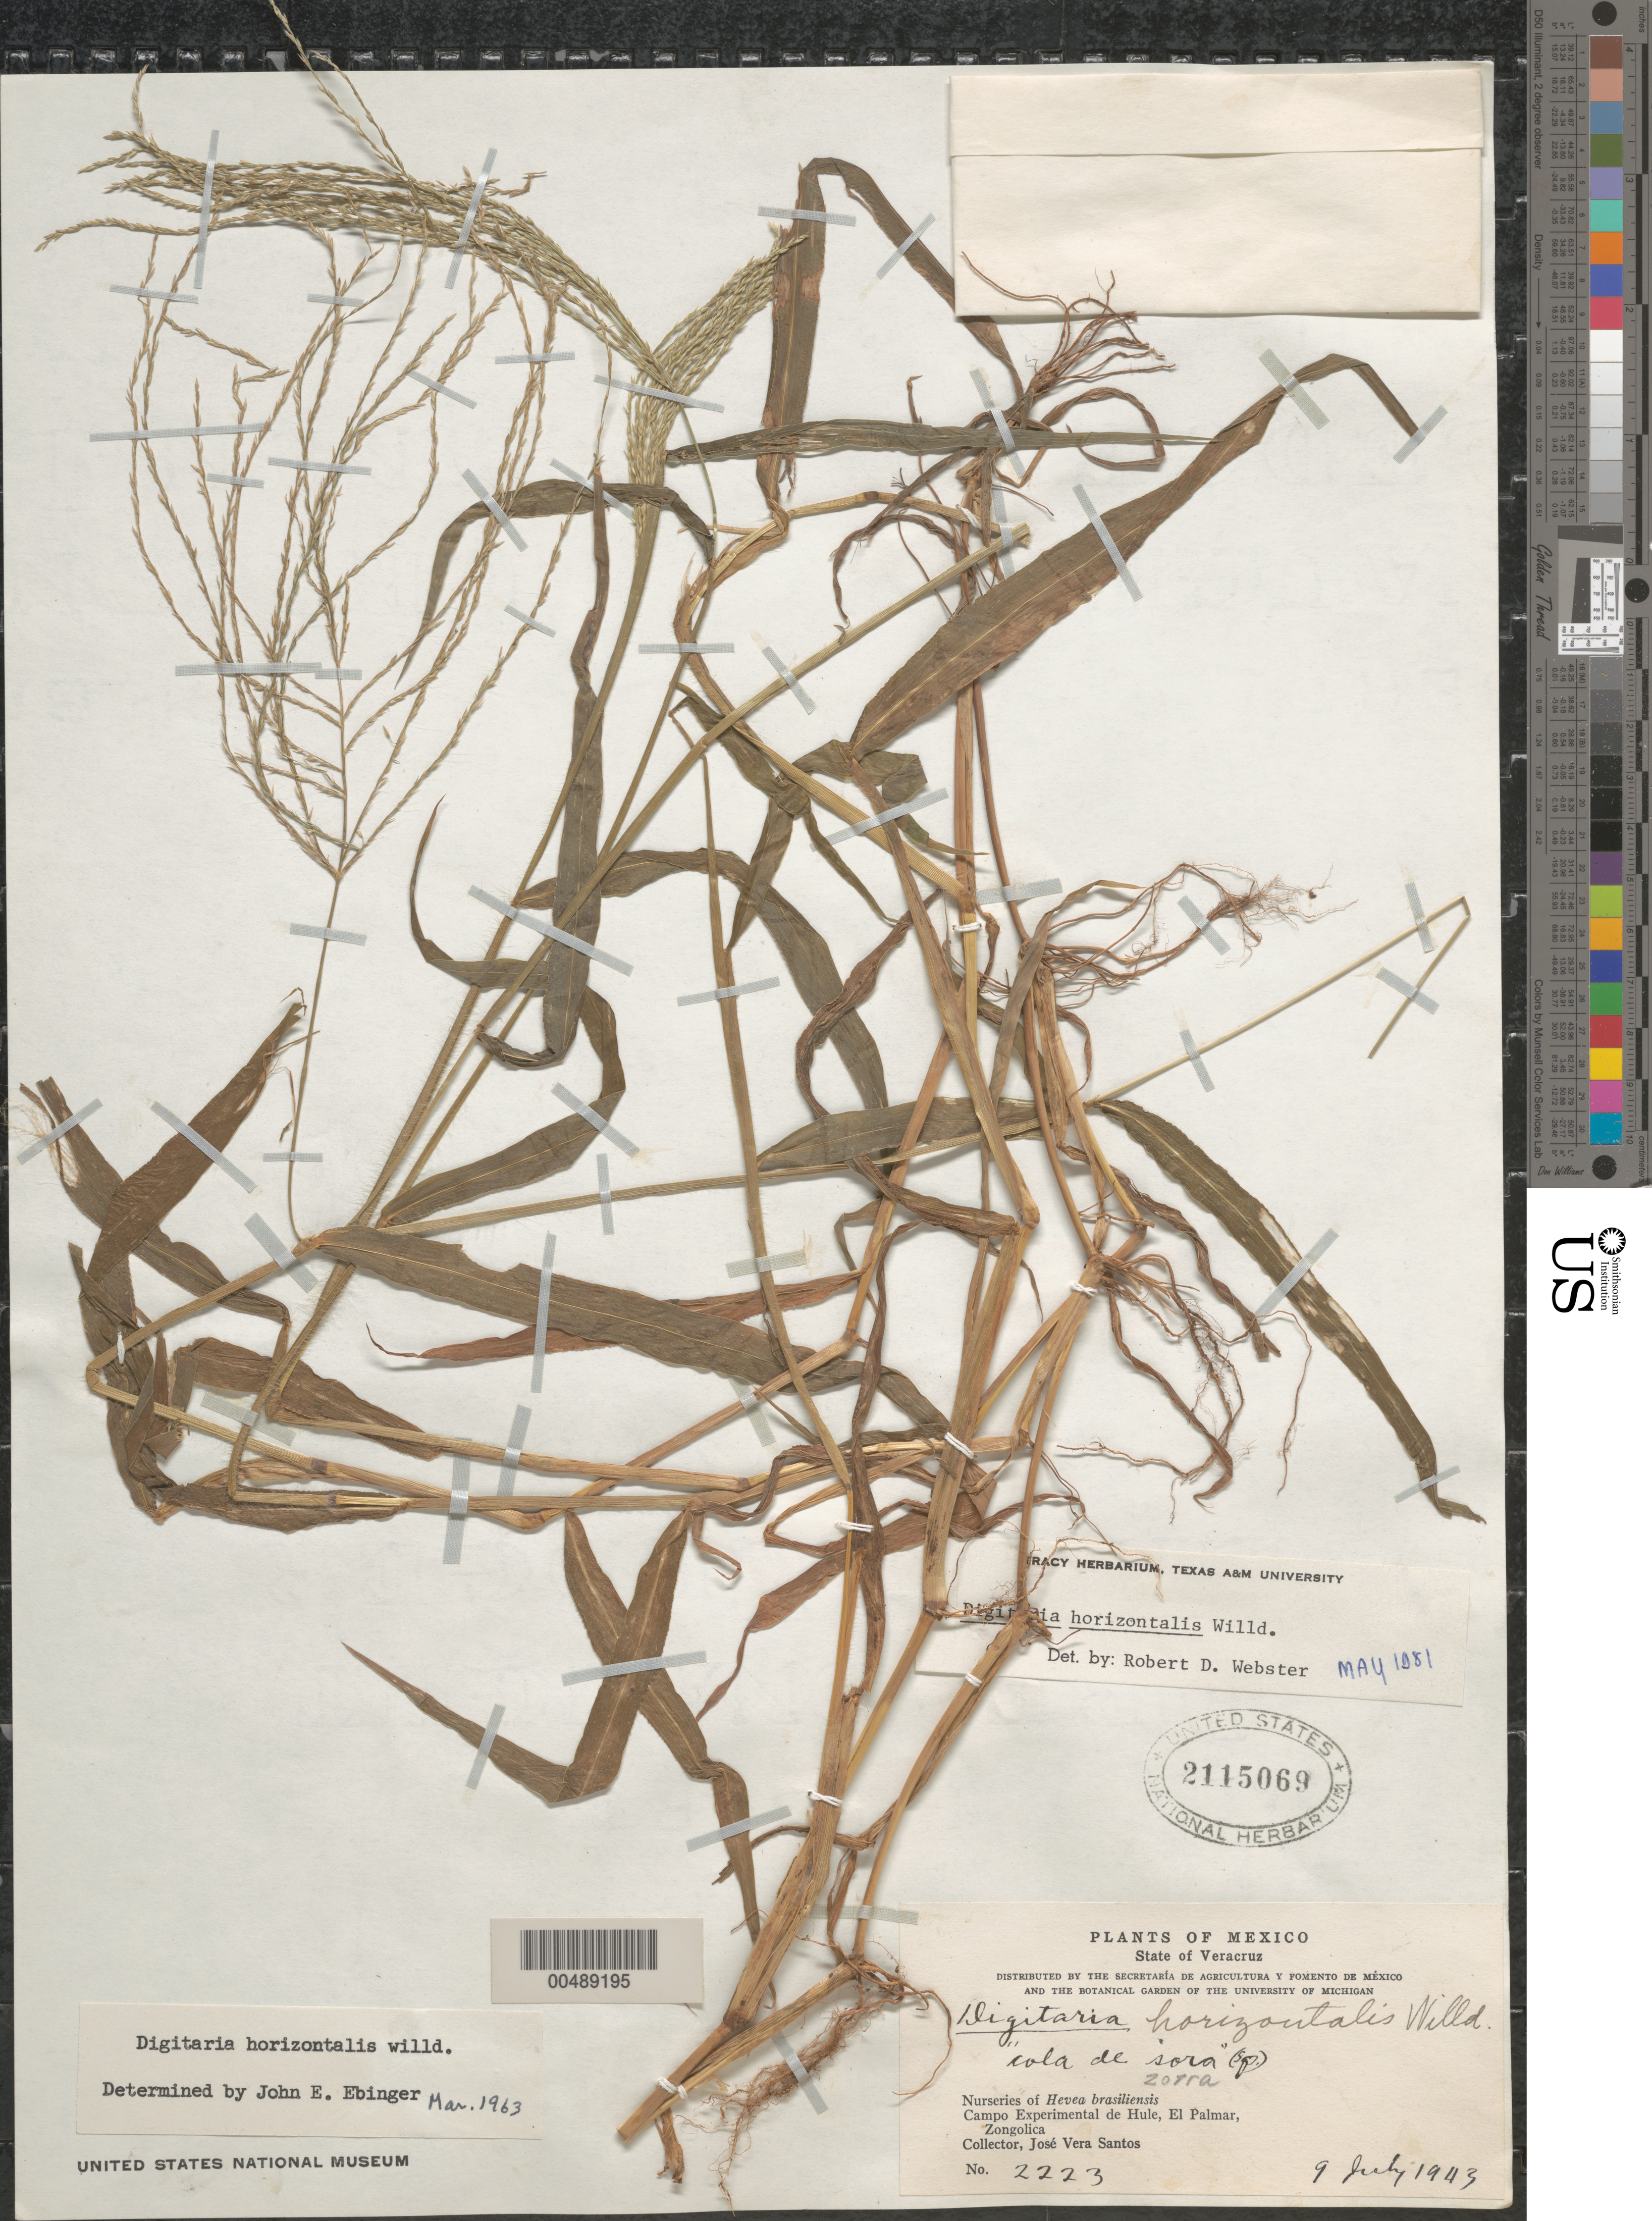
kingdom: Plantae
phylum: Tracheophyta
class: Liliopsida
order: Poales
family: Poaceae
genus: Digitaria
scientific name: Digitaria horizontalis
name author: Willd.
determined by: Webster, Robert D.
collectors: J. V. Santos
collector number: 2223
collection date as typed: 9 Jul 1943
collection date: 1943-07-09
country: Mexico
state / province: Veracruz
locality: Campo Experimental de Hule, El Palmar, Zongolica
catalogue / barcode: US 2115069